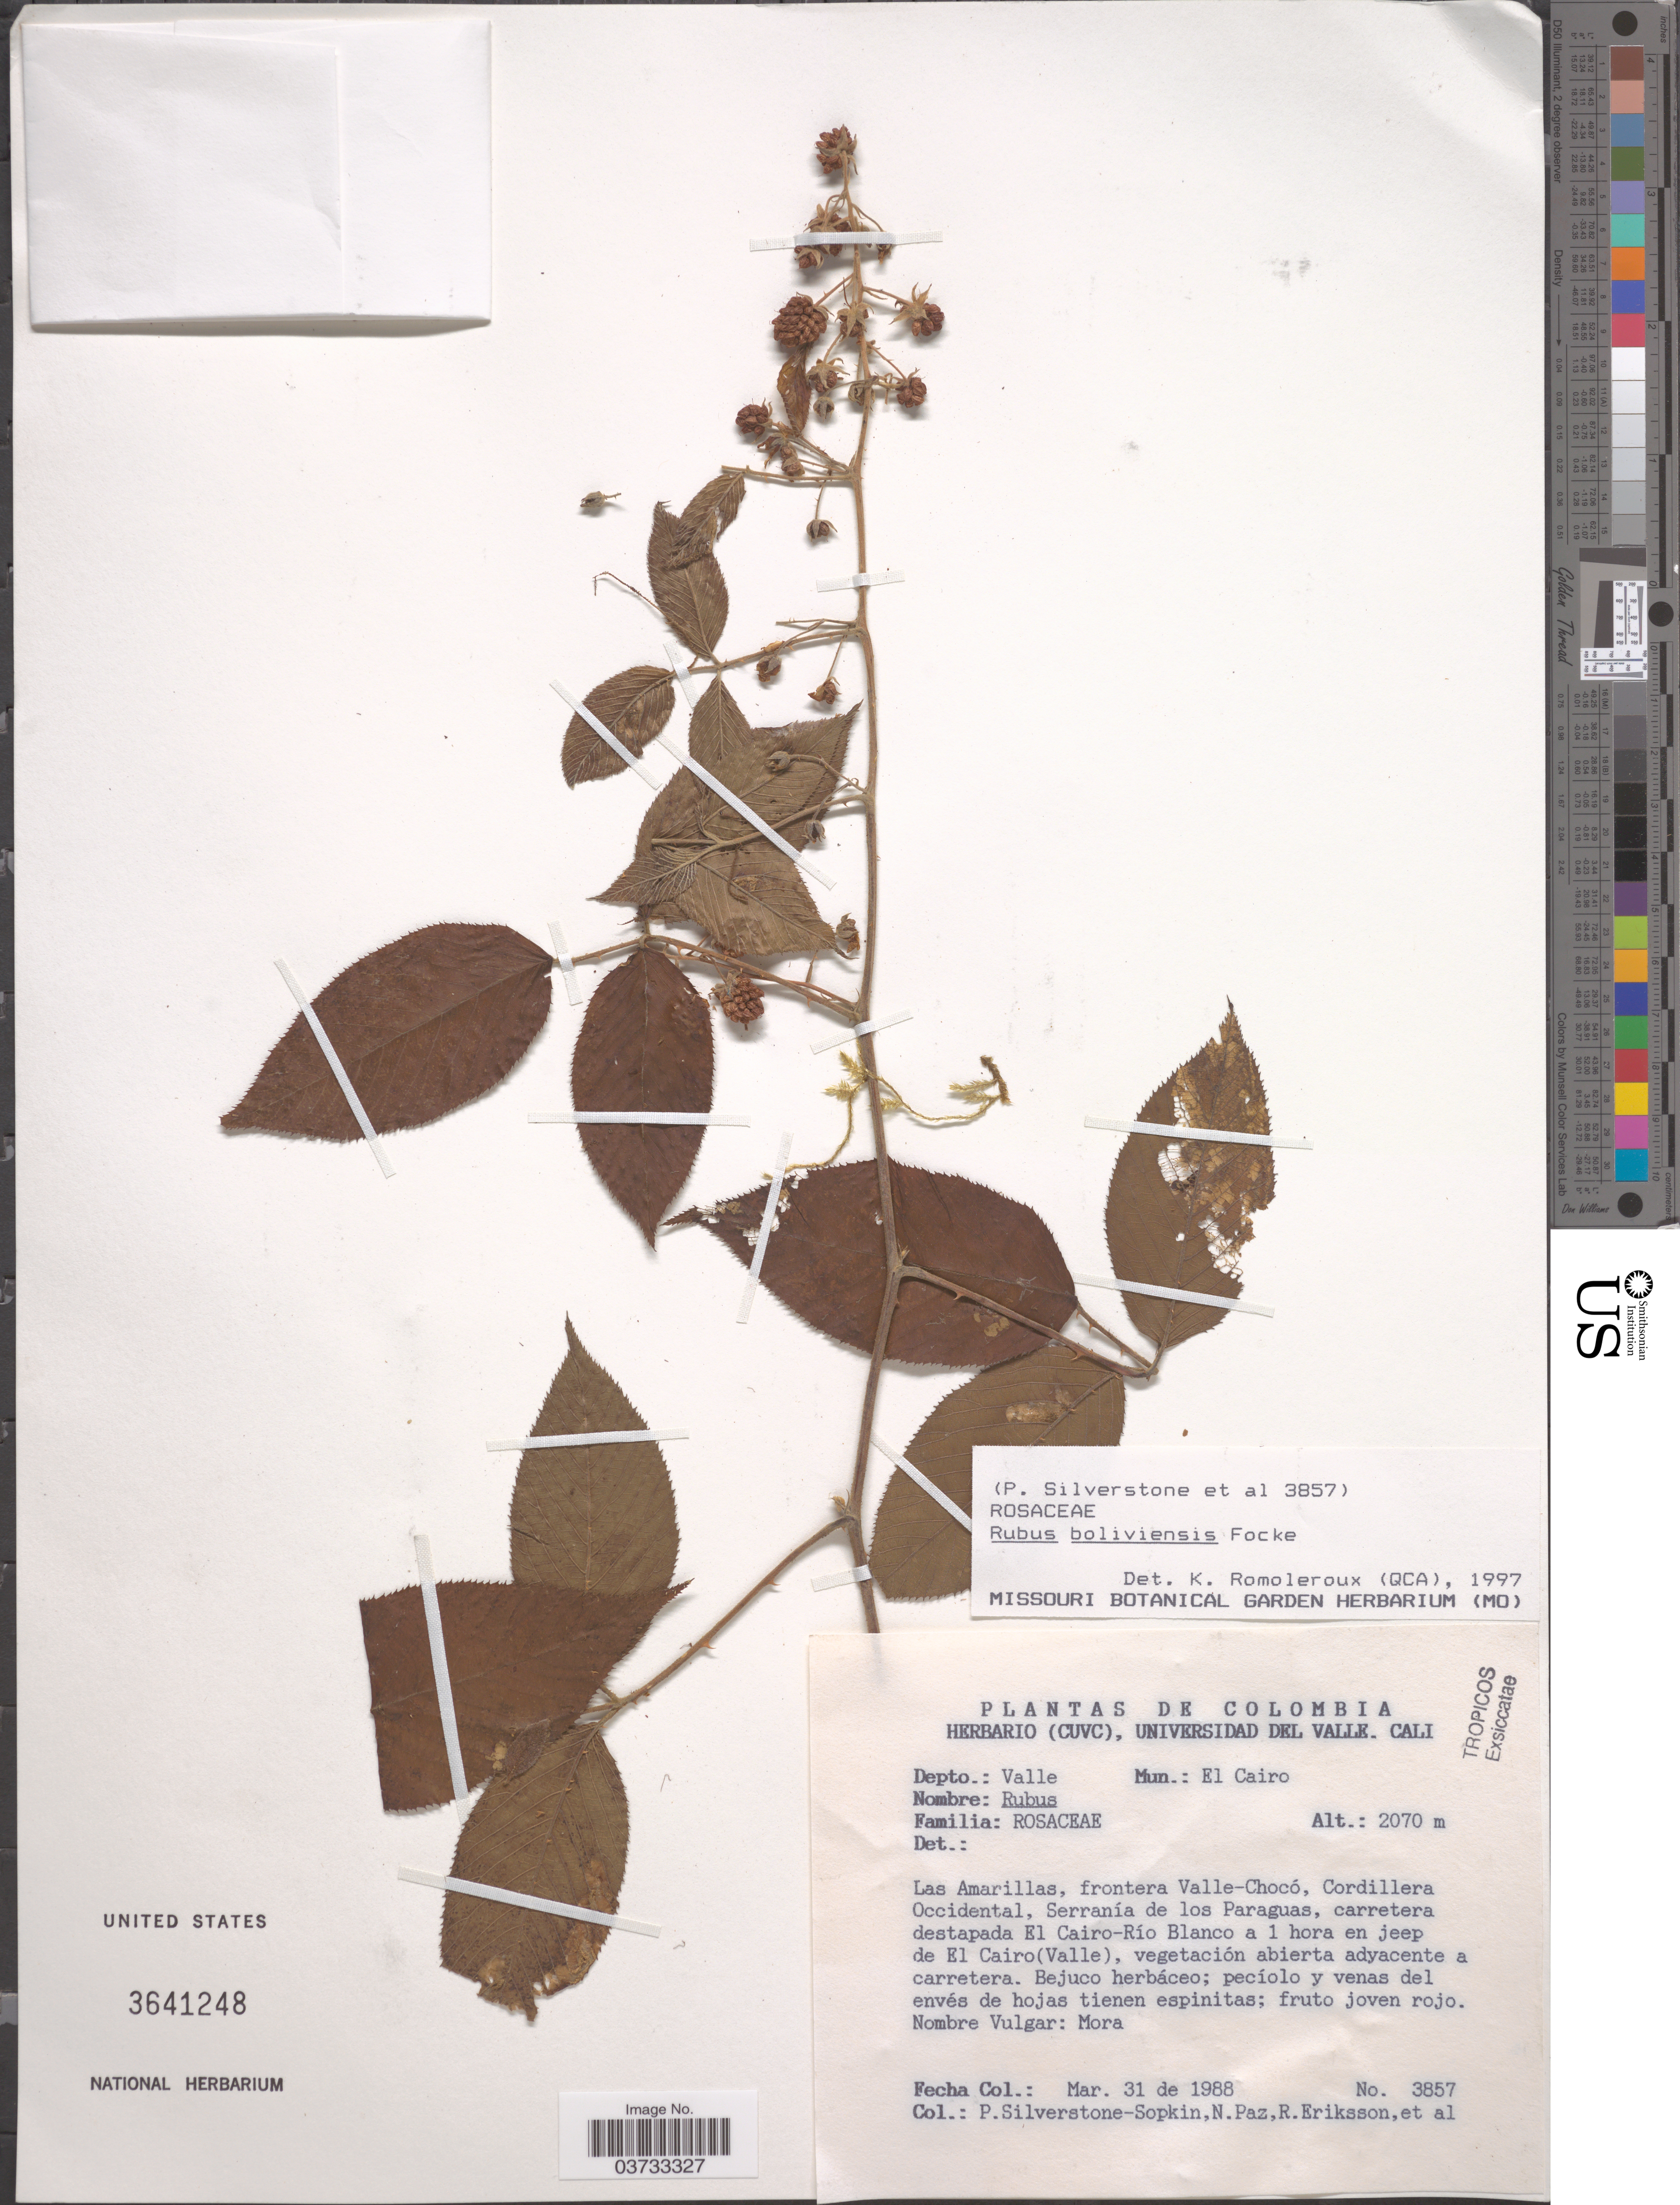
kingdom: Plantae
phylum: Tracheophyta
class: Magnoliopsida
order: Rosales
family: Rosaceae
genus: Rubus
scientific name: Rubus boliviensis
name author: Focke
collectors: P. A. Silverstone-Sopkin, N. Paz, R. Eriksson & et al.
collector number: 3857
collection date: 1988-03-31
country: Colombia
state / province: Valle del Cauca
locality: Depto.: Valle. Mun.: El Cairo. Las Amarillas, frontera Valle-Chocó, Cordillera Occidental, Serranía de los Paraguas, carretera destapada El Cairo-Río Blanco a 1 hora en jeep de El Cairo(Valle).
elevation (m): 2070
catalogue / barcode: US 3641248